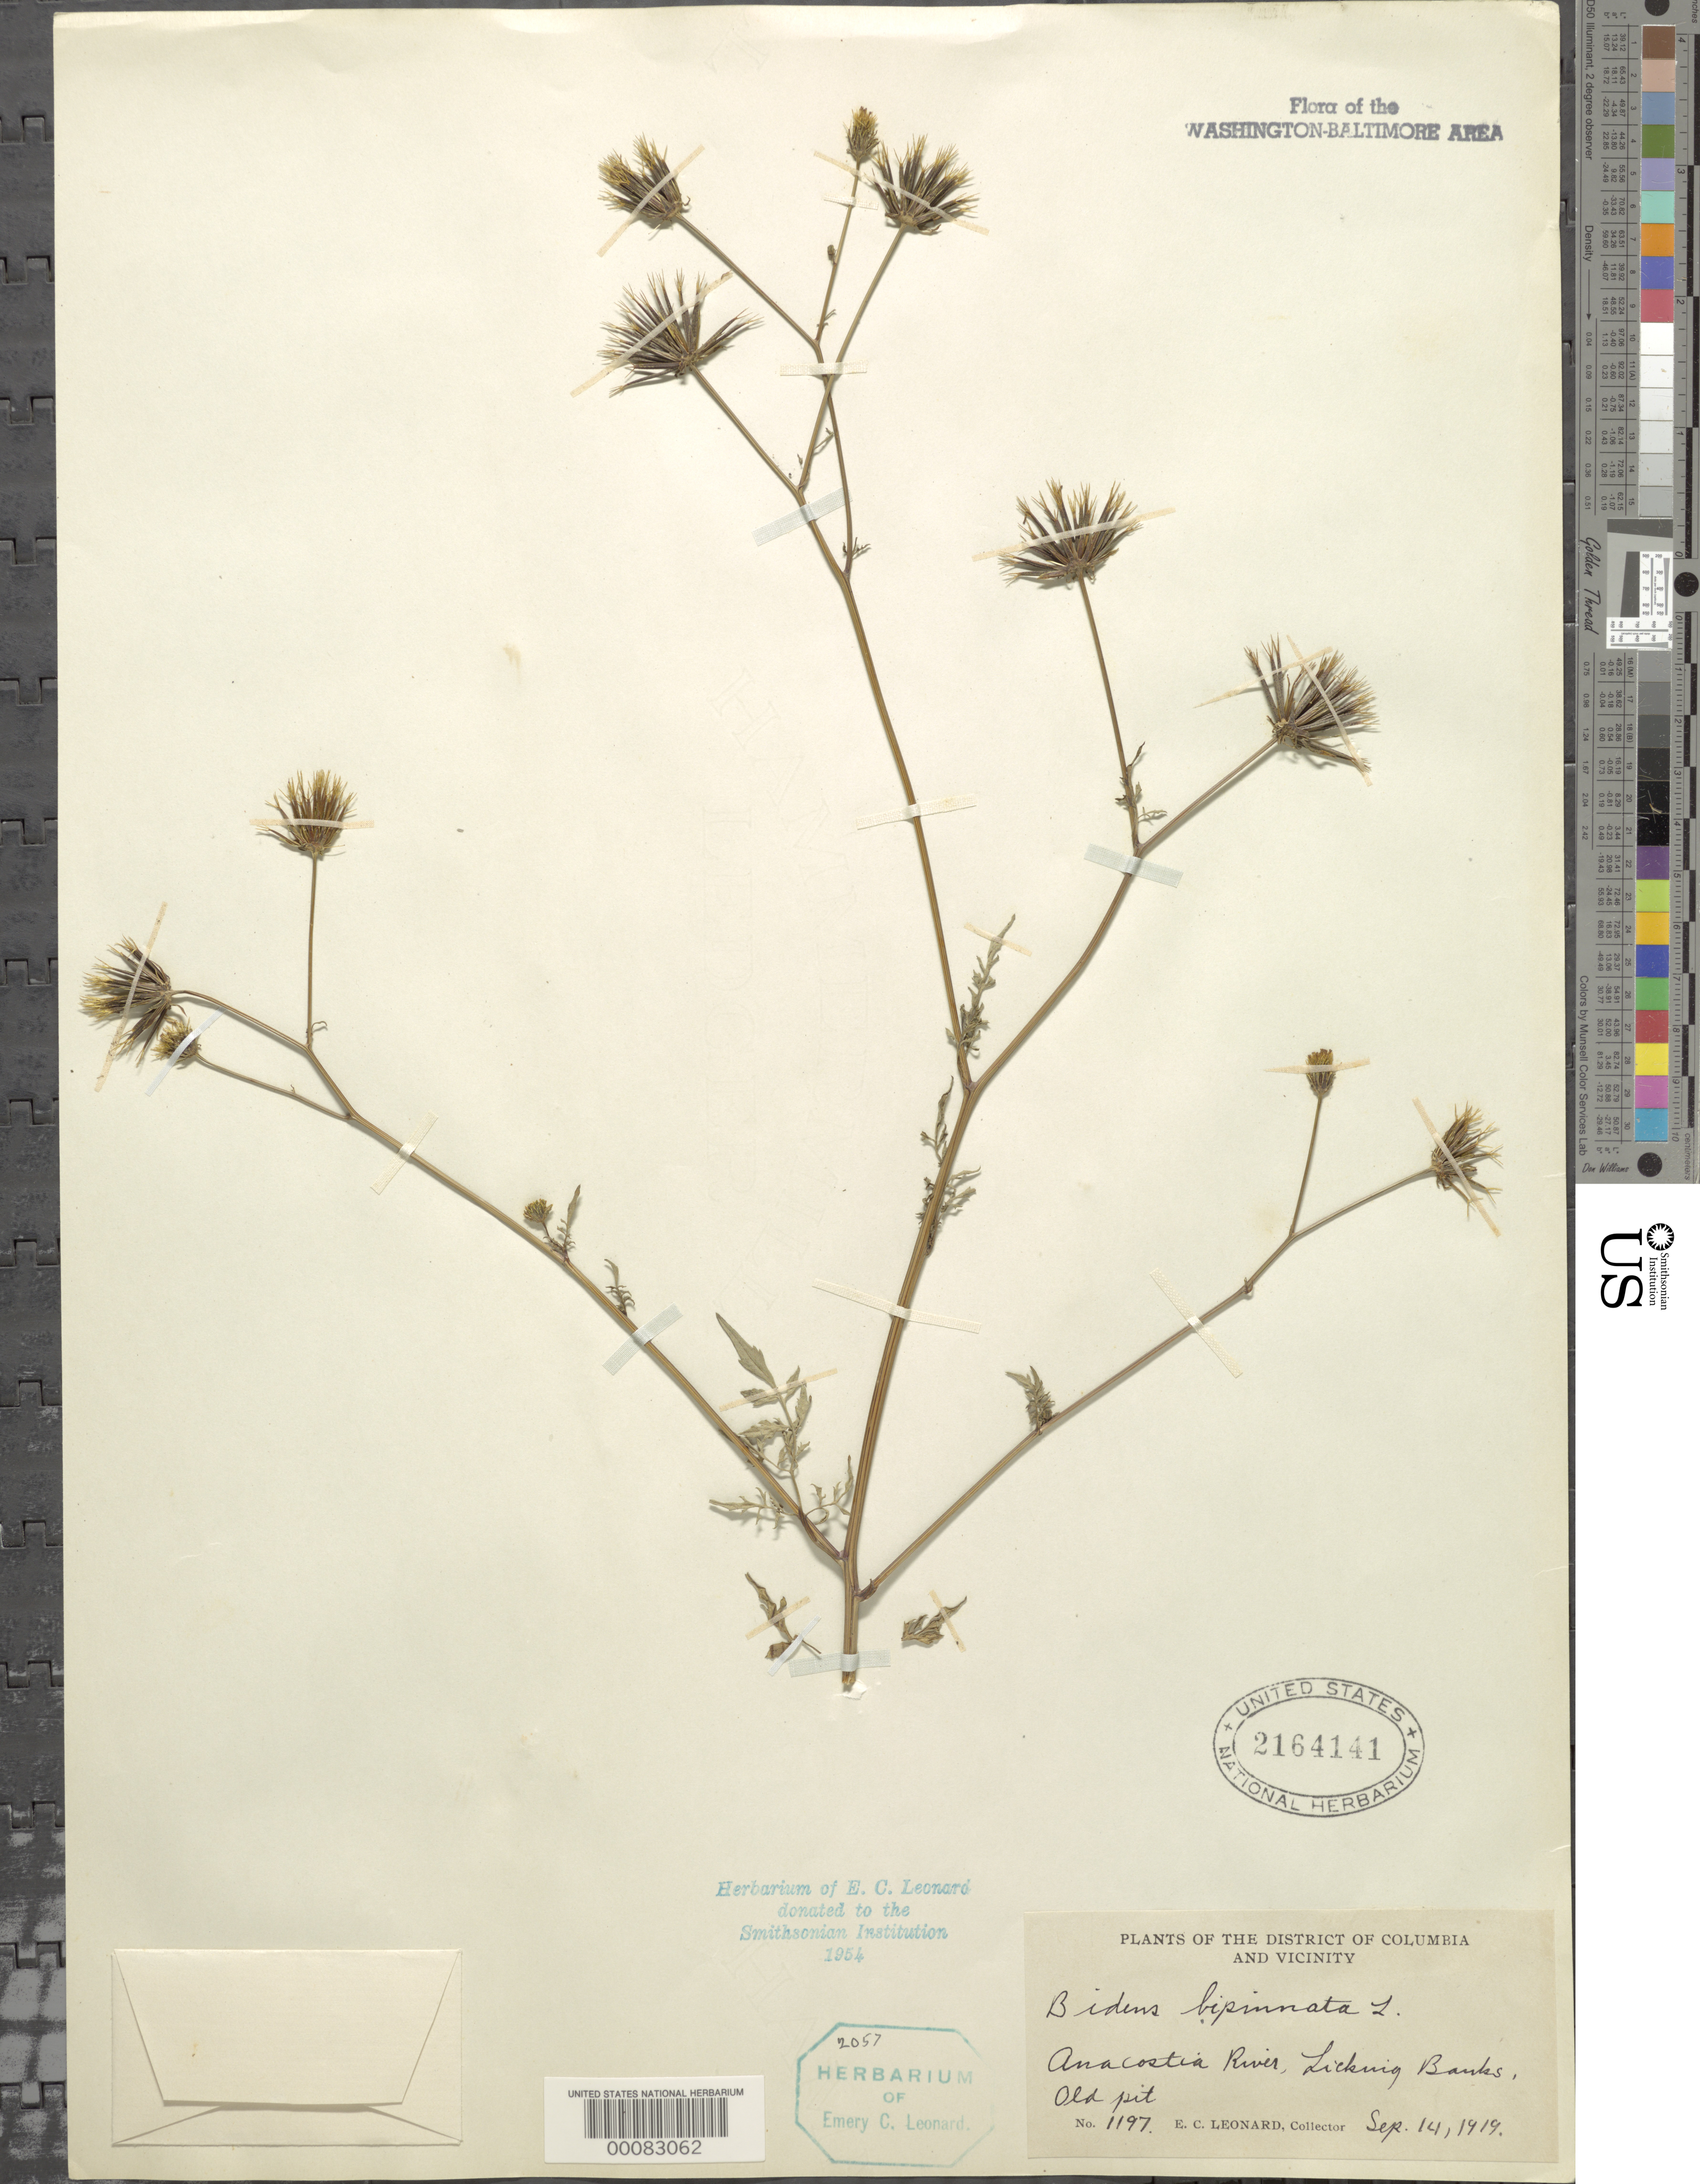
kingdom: Plantae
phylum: Tracheophyta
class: Magnoliopsida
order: Asterales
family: Asteraceae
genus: Bidens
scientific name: Bidens bipinnata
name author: L.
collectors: E. C. Leonard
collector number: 1197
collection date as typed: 14 Sep 1919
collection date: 1919-09-14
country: United States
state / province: District of Columbia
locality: Anacostia River Licking Banks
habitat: Old pit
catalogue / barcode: US 2164141